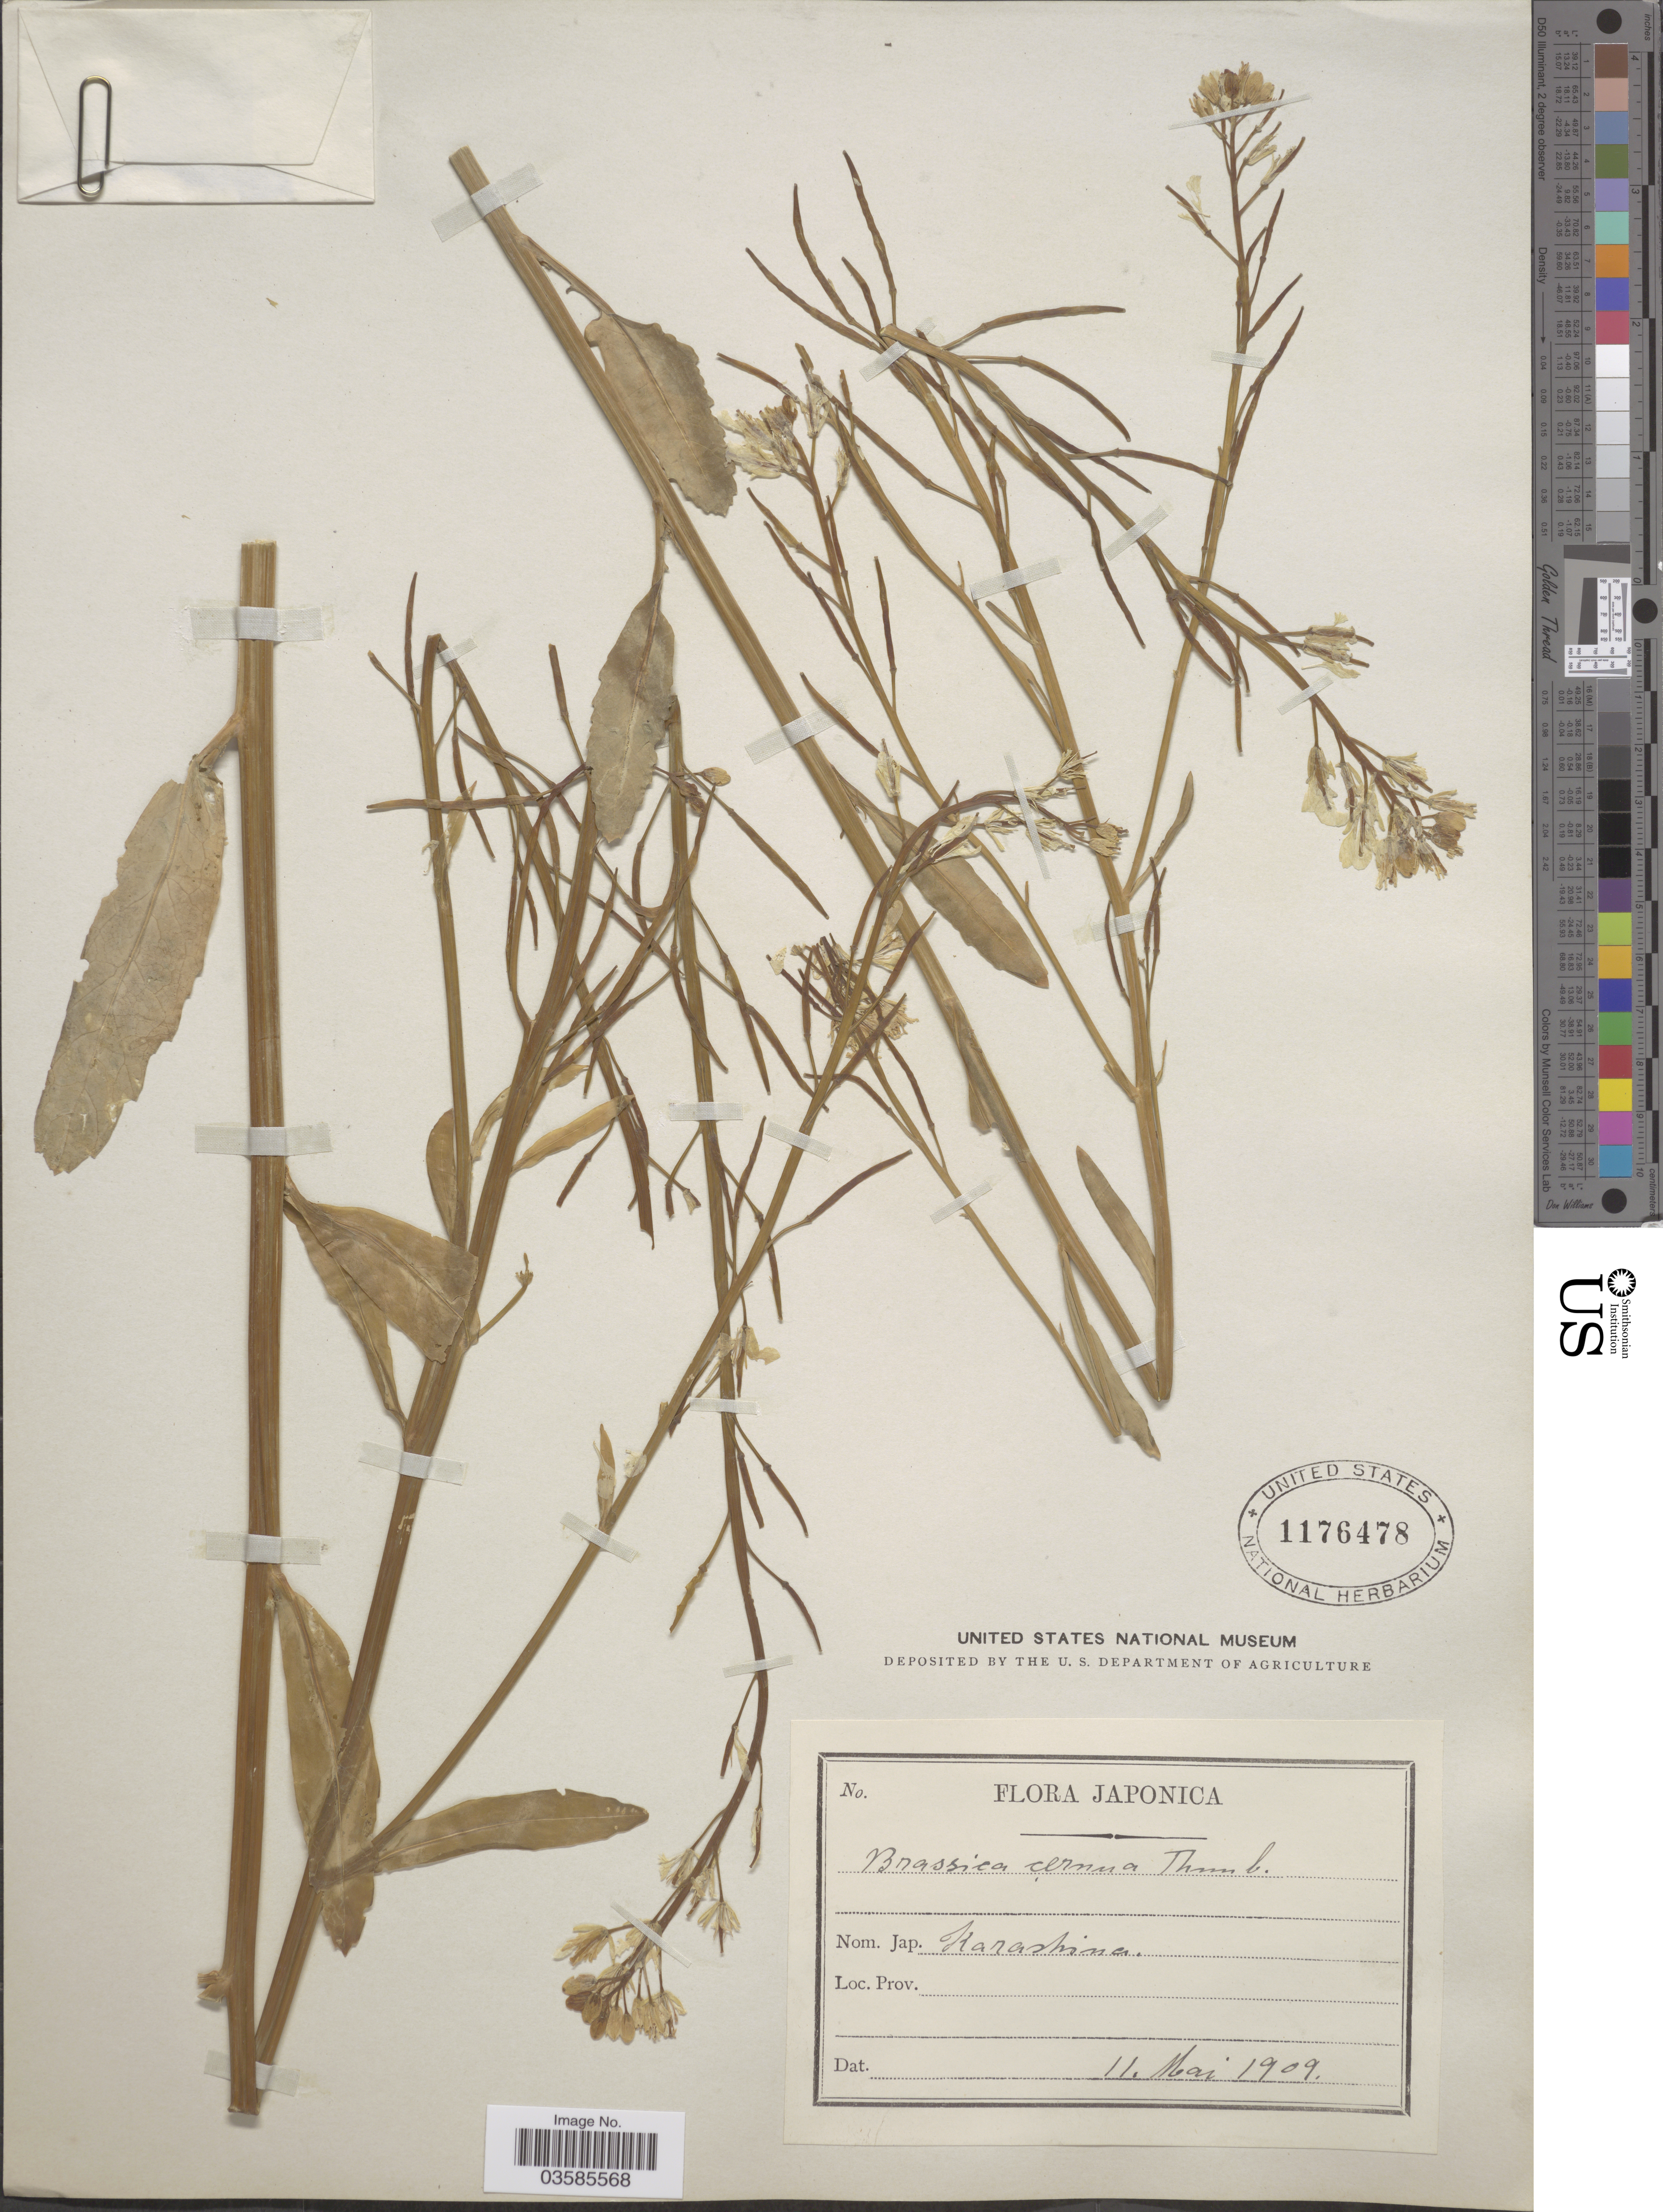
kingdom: Plantae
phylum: Tracheophyta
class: Magnoliopsida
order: Brassicales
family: Brassicaceae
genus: Brassica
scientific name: Brassica cernua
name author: (Thunb.) F.B. Forbes & Hemsl.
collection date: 1909-05-11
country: Japan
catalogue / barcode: US 1176478